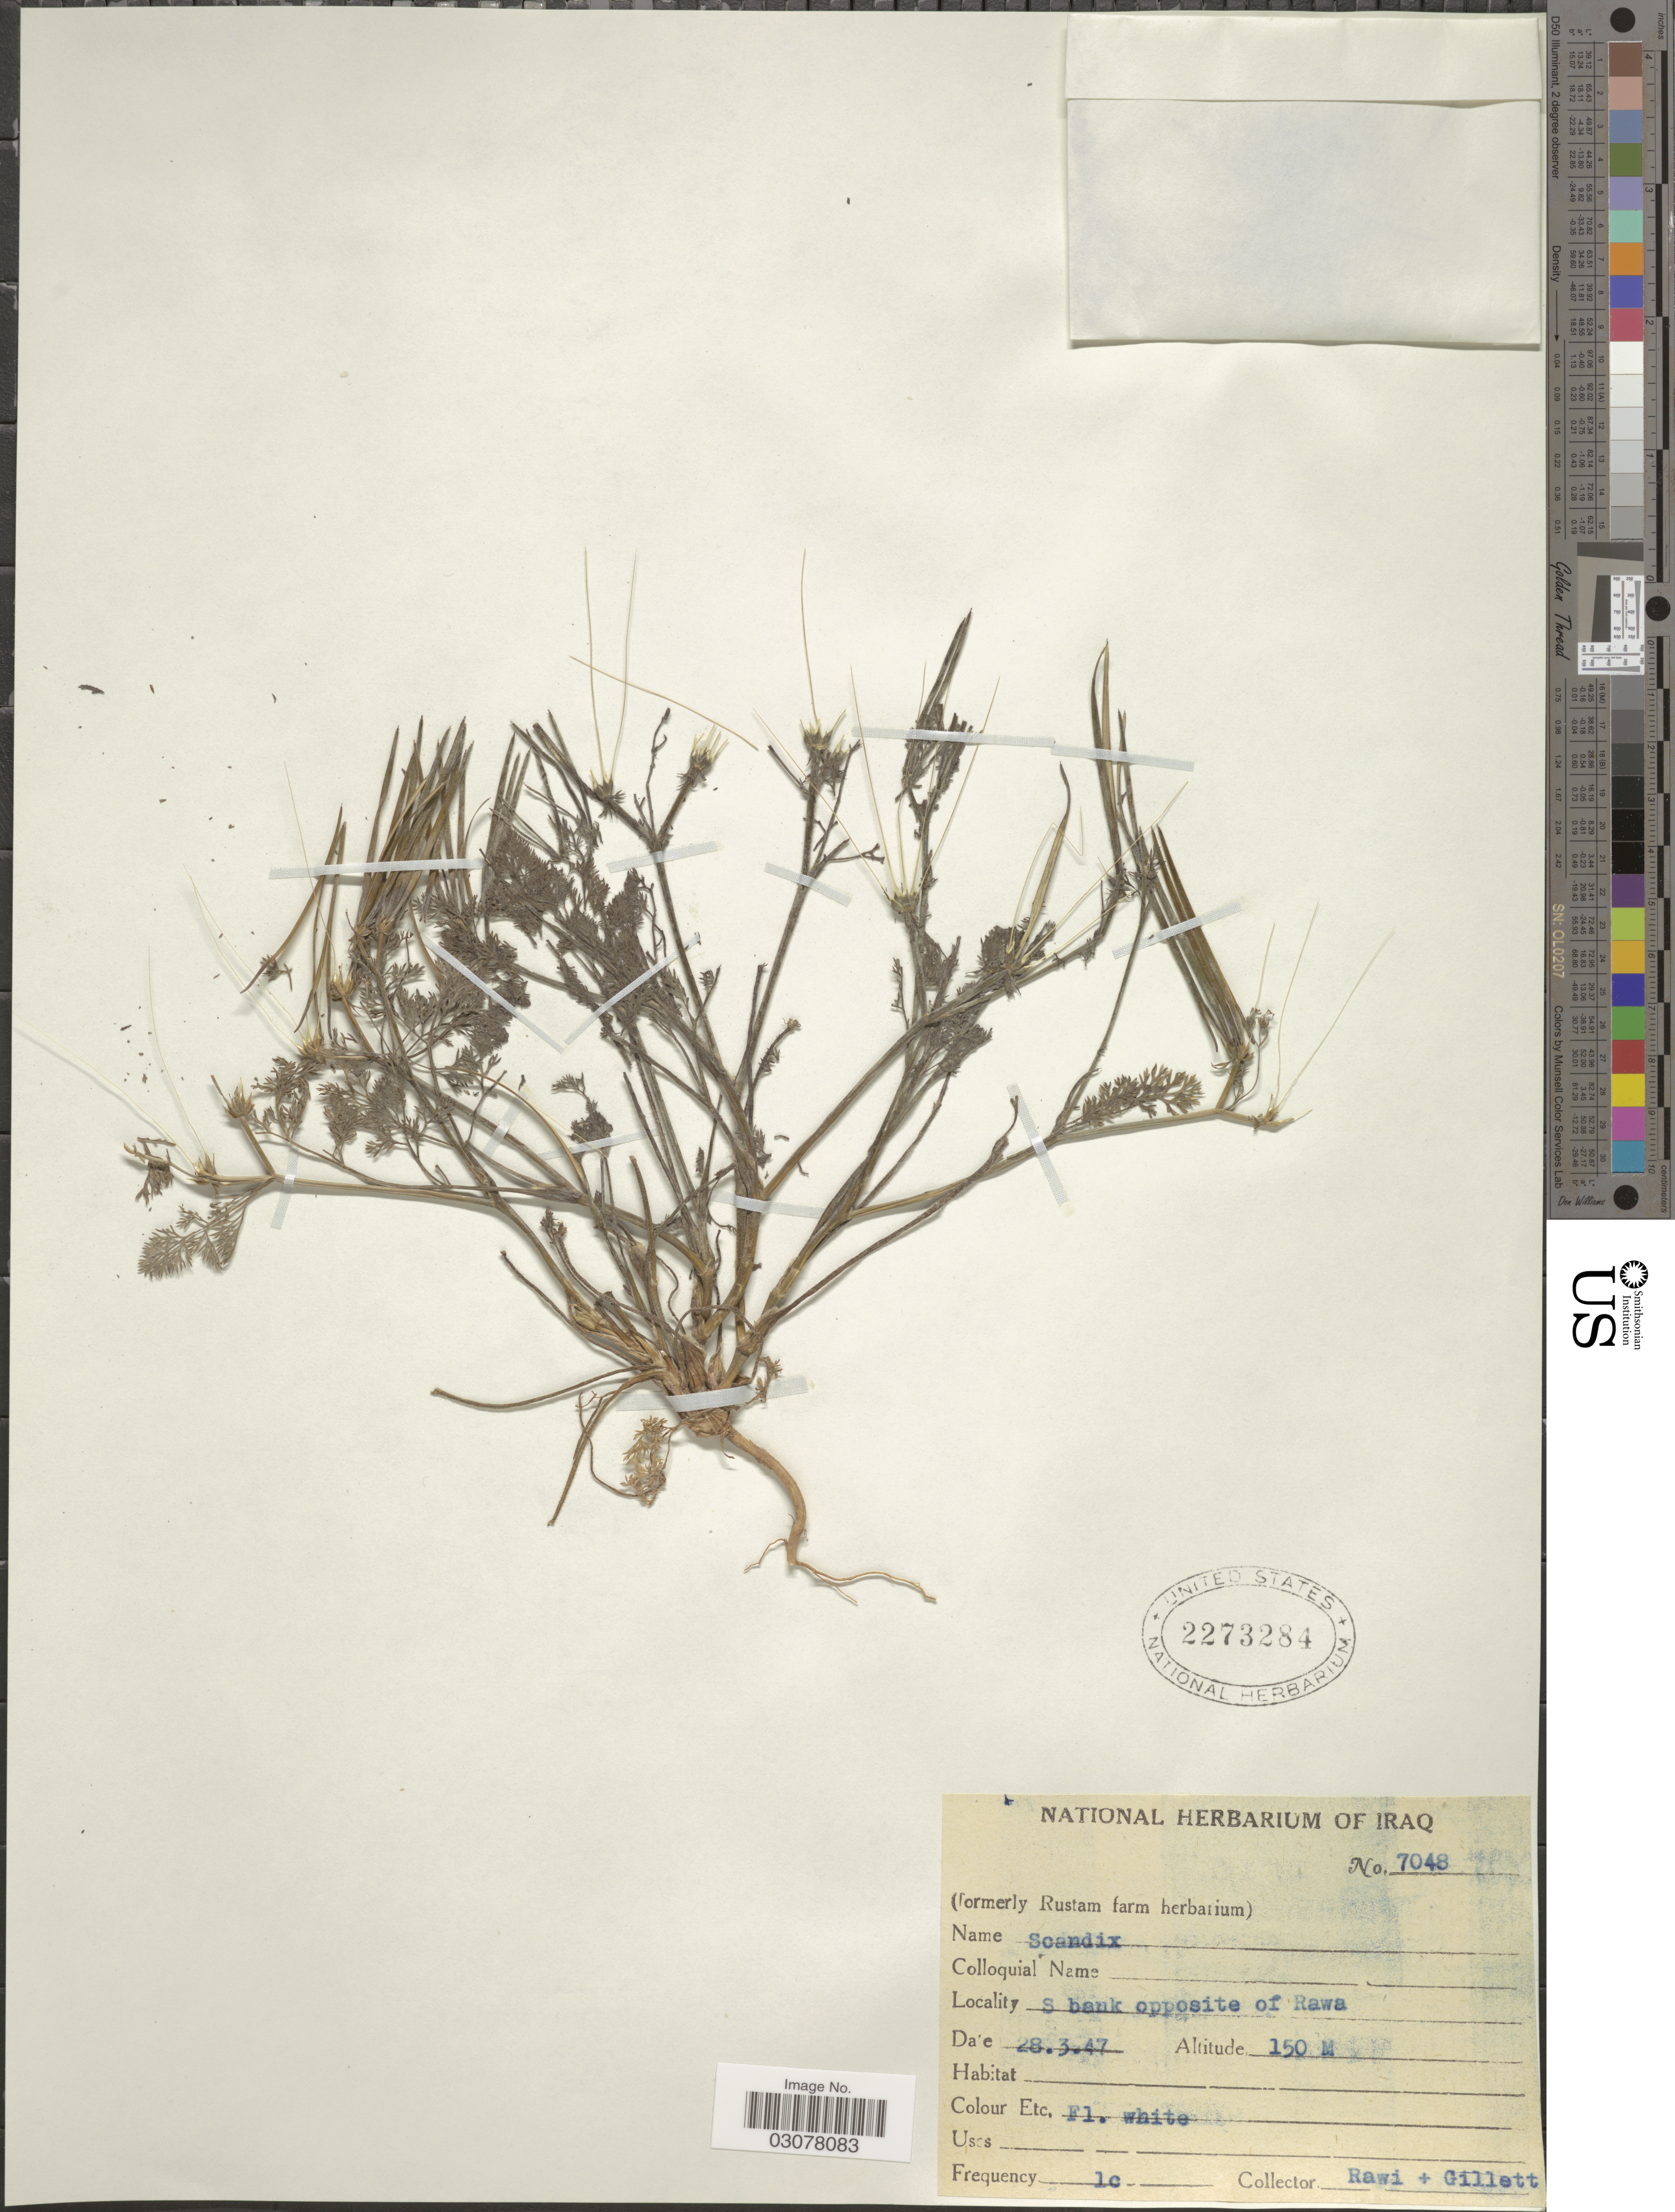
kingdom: Plantae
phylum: Tracheophyta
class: Magnoliopsida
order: Apiales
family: Apiaceae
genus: Scandix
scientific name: Scandix sp.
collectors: -. Rawi & Gillett, --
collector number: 7048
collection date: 1947-03-28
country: Iraq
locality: S bank opposite of Rawa.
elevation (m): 150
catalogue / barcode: US 2273284